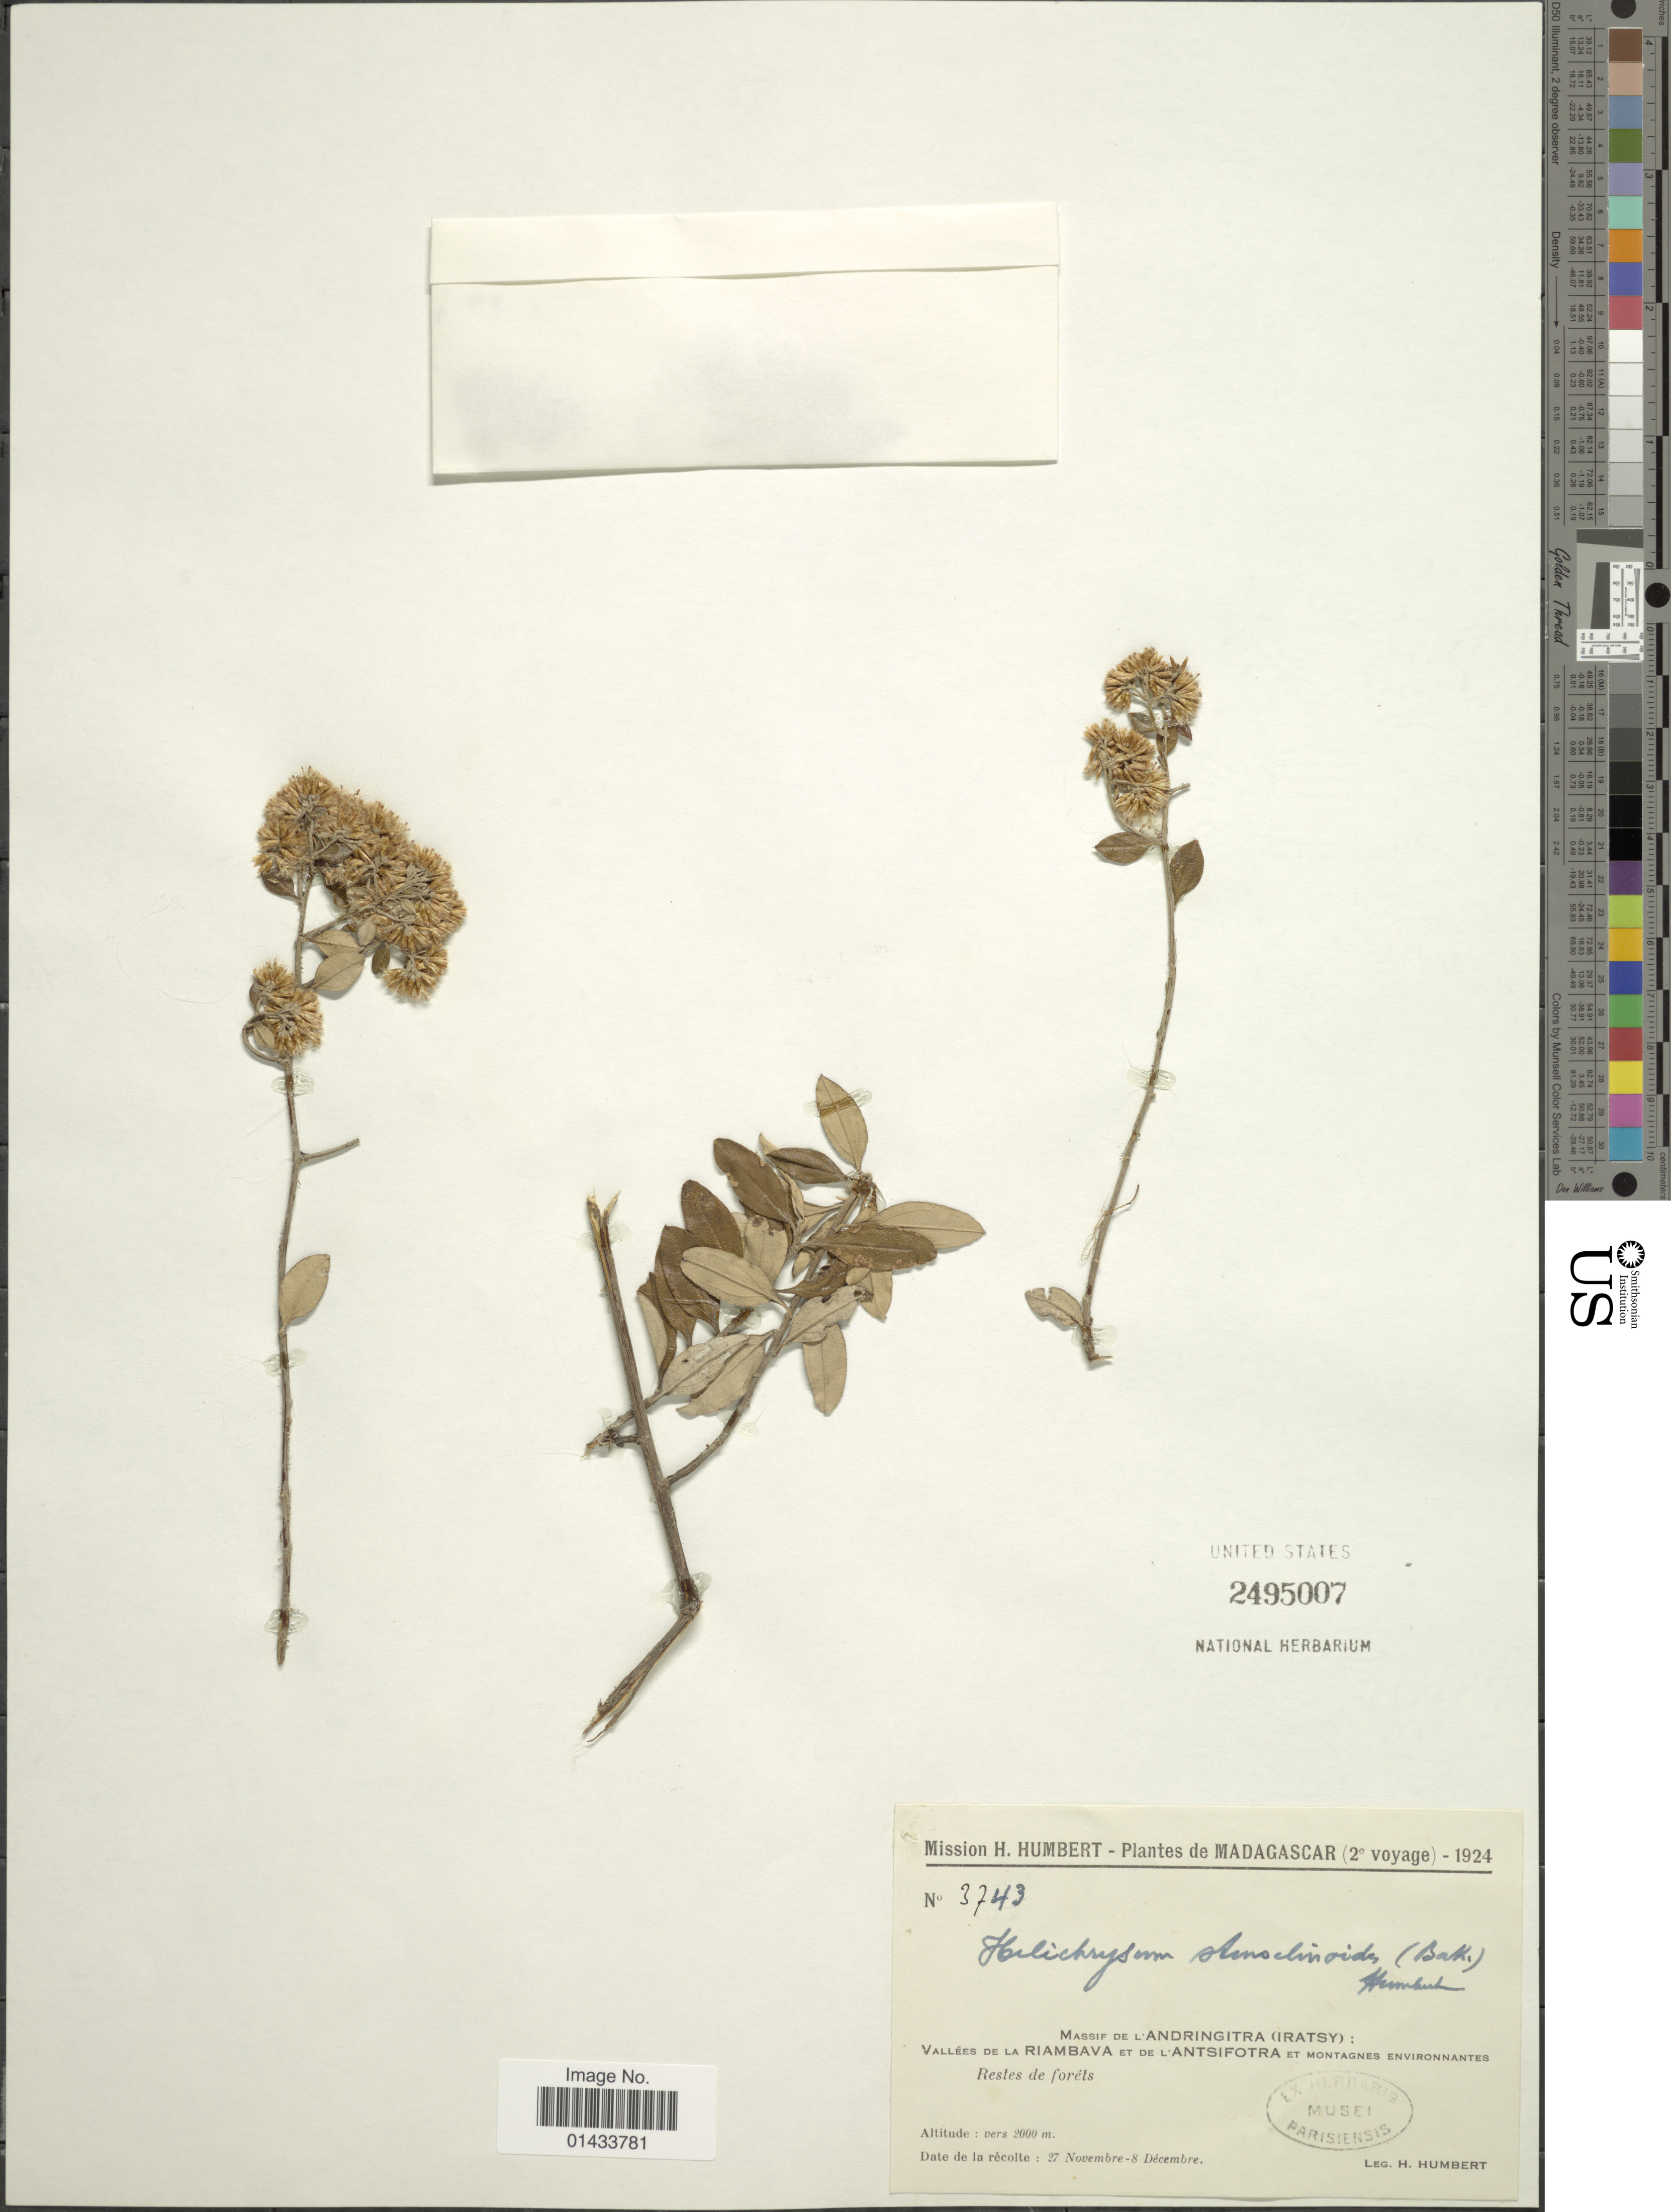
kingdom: Plantae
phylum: Tracheophyta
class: Magnoliopsida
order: Asterales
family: Asteraceae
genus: Helichrysum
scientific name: Helichrysum stenoclinoides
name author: (Baker) Humbert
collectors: H. Humbert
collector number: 3743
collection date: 1924-11-27/1924-12-08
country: Madagascar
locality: Massif de l' Andringitra (Iratsy): Vallees de la Riambava et de l'Antsifotra et Montagnes Environnantes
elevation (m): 2000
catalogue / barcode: US 2495007